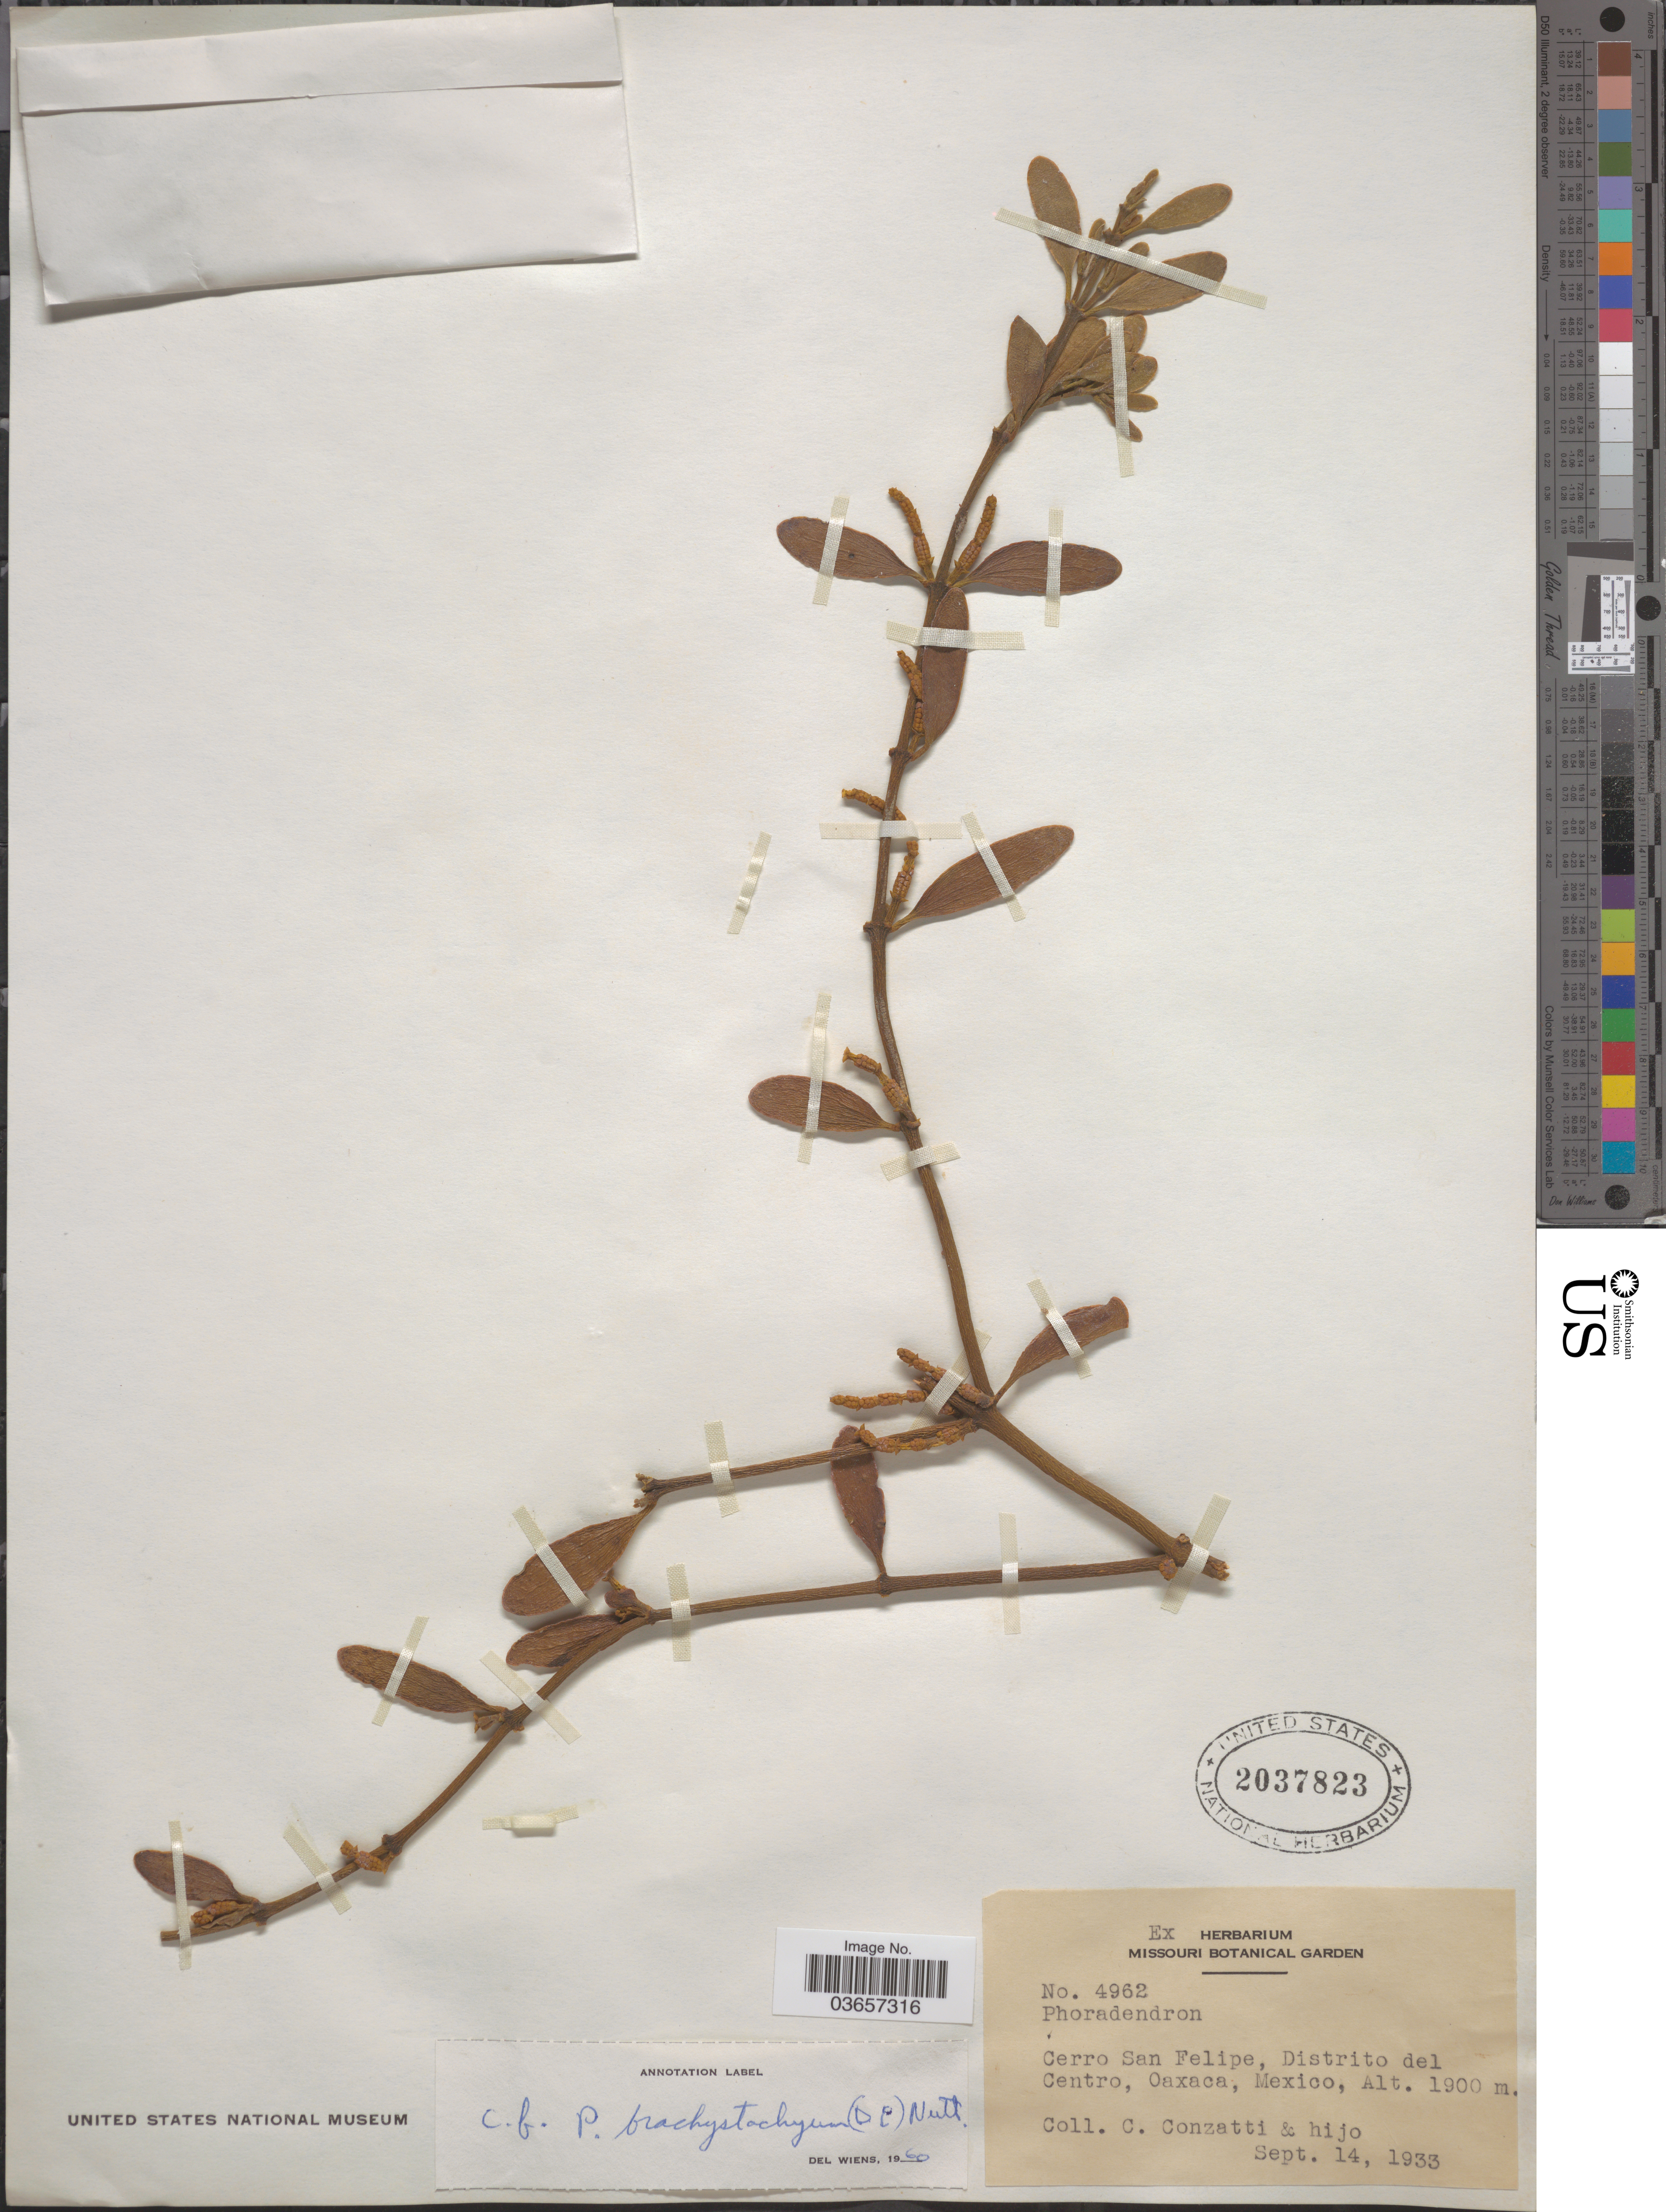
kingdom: Plantae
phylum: Tracheophyta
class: Magnoliopsida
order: Santalales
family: Viscaceae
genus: Phoradendron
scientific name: Phoradendron brachystachyum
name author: (DC.) Oliv.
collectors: C. Conzatti & Hijo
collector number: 4962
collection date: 1933-09-14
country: Mexico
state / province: Oaxaca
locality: Cerro San Felipe, Distrito del Centro.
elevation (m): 1900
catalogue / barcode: US 2037823